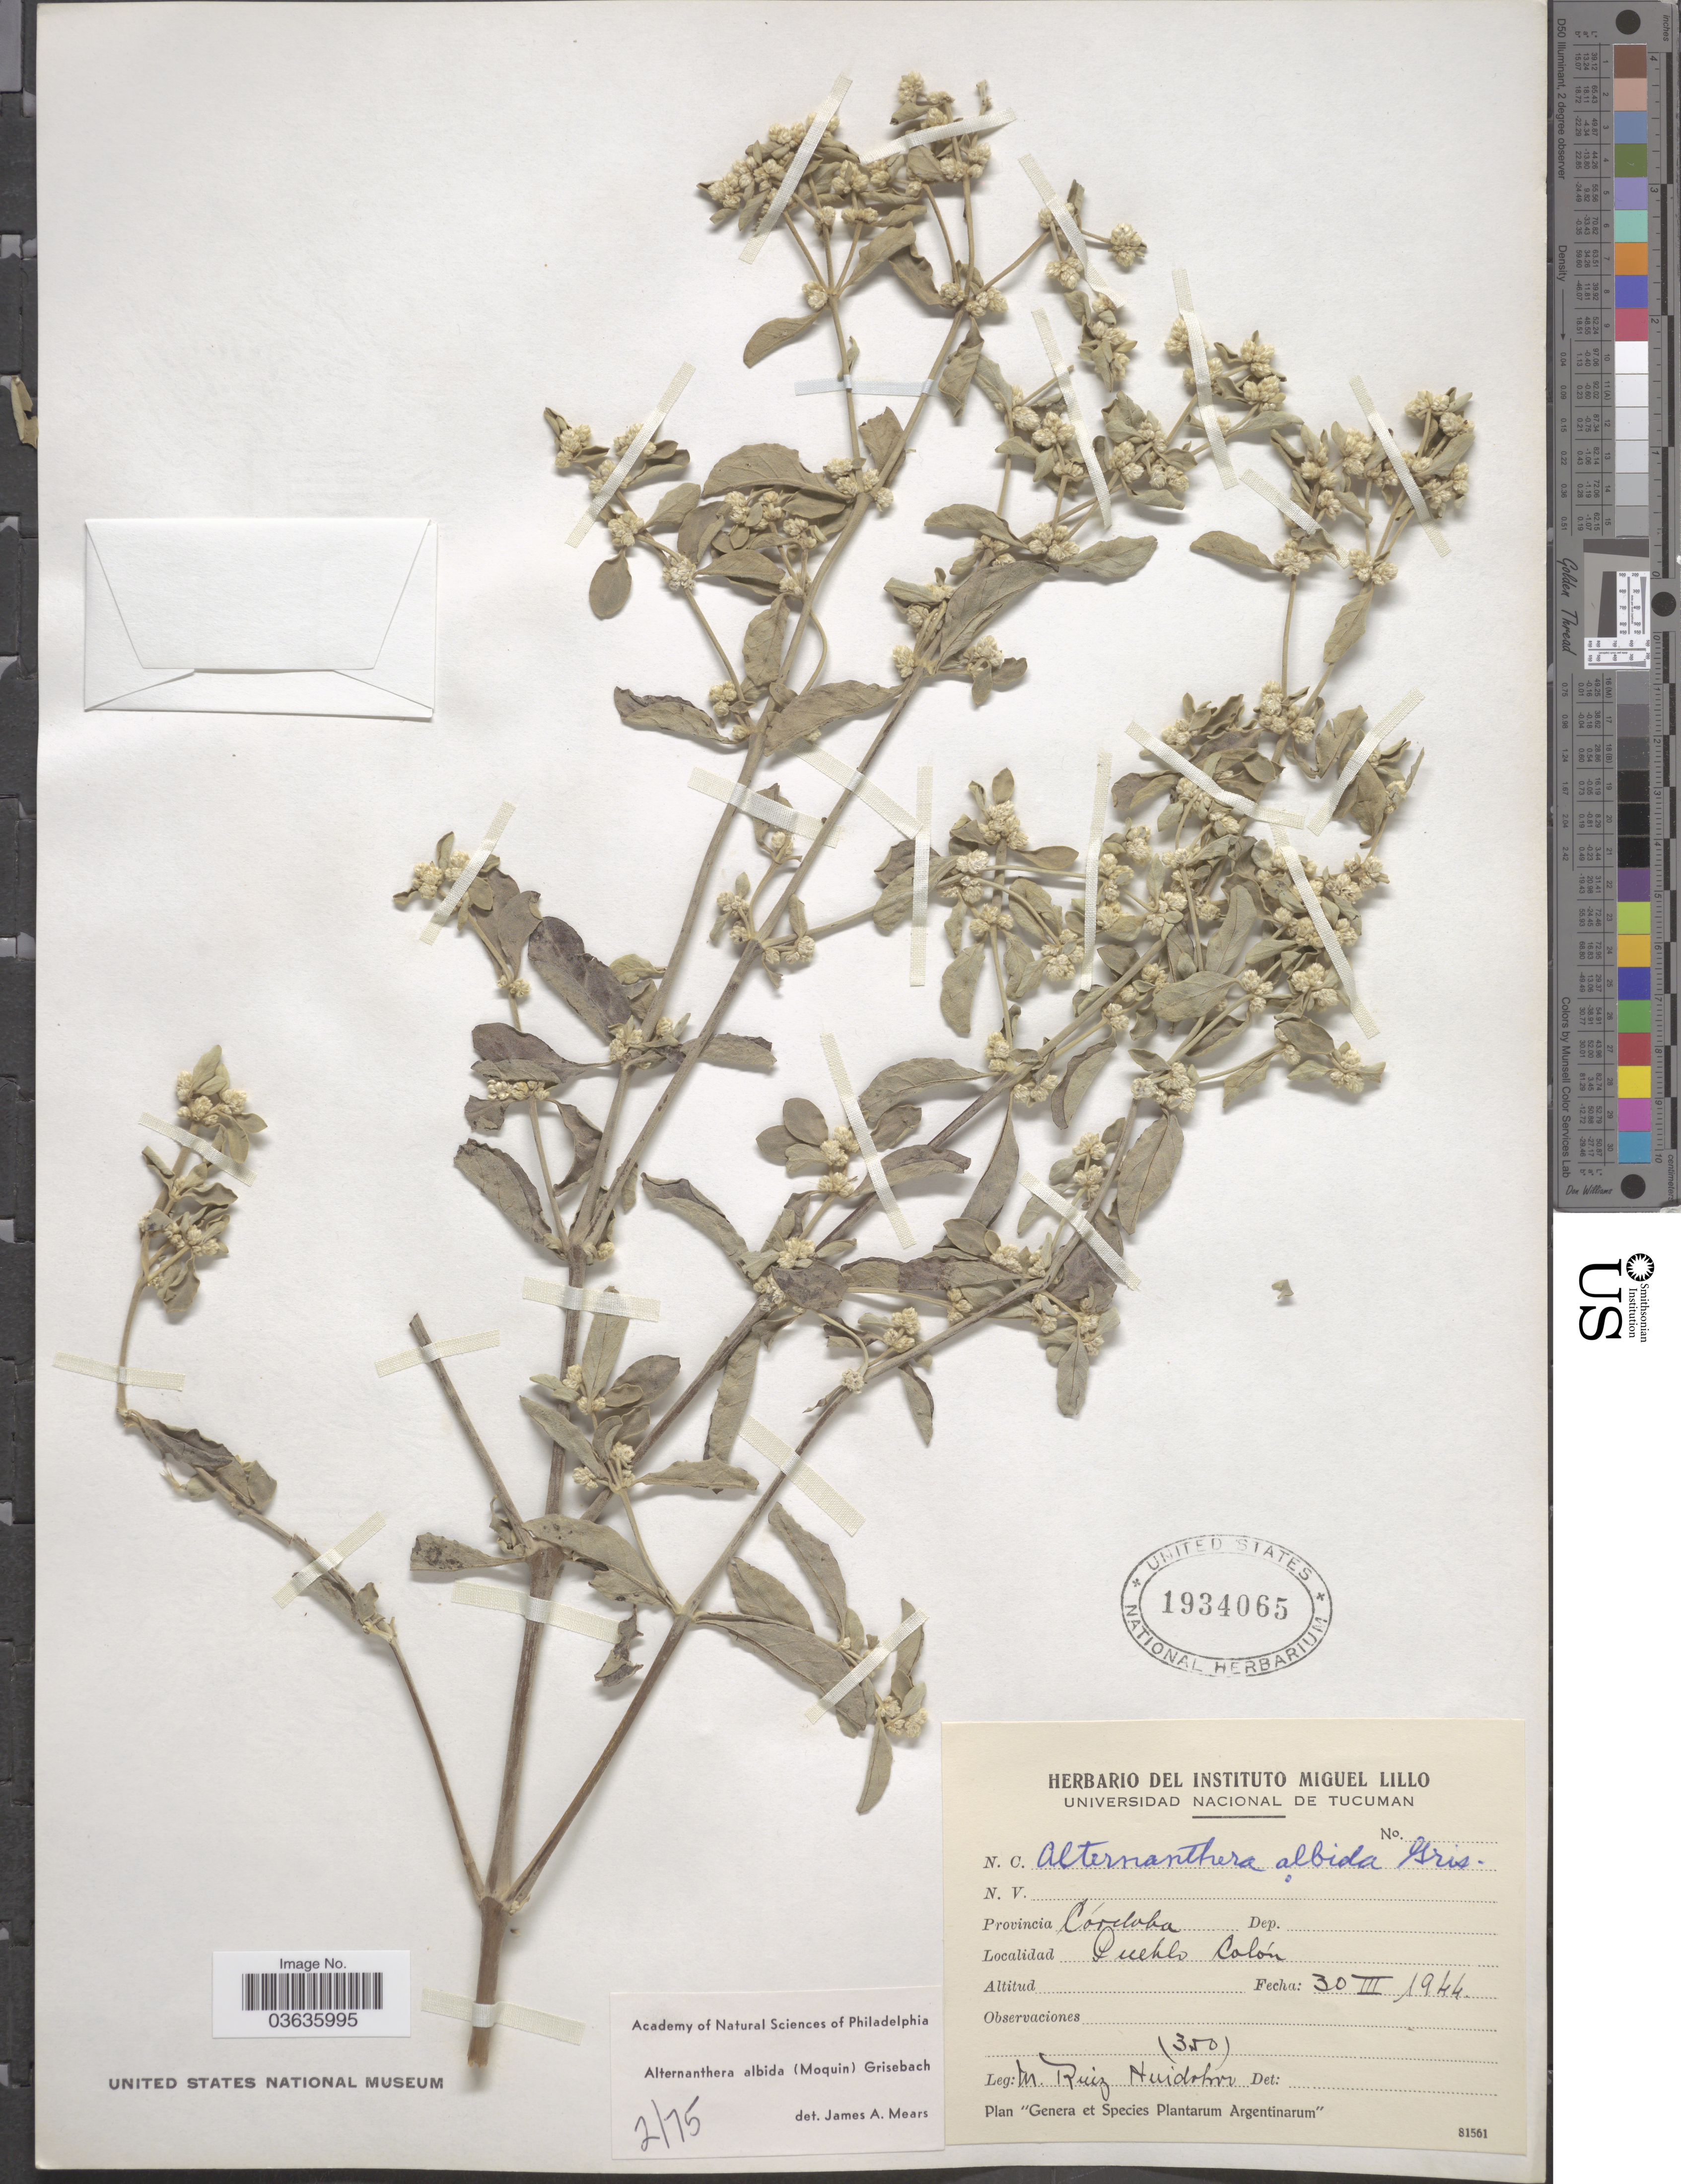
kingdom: Plantae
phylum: Tracheophyta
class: Magnoliopsida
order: Caryophyllales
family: Amaranthaceae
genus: Alternanthera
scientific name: Alternanthera albida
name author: (Moq.) Griseb.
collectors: M. Ruiz Huidobro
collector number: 350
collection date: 1944-03-30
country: Argentina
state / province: Cordoba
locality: Pueblo Colón.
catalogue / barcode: US 1934065